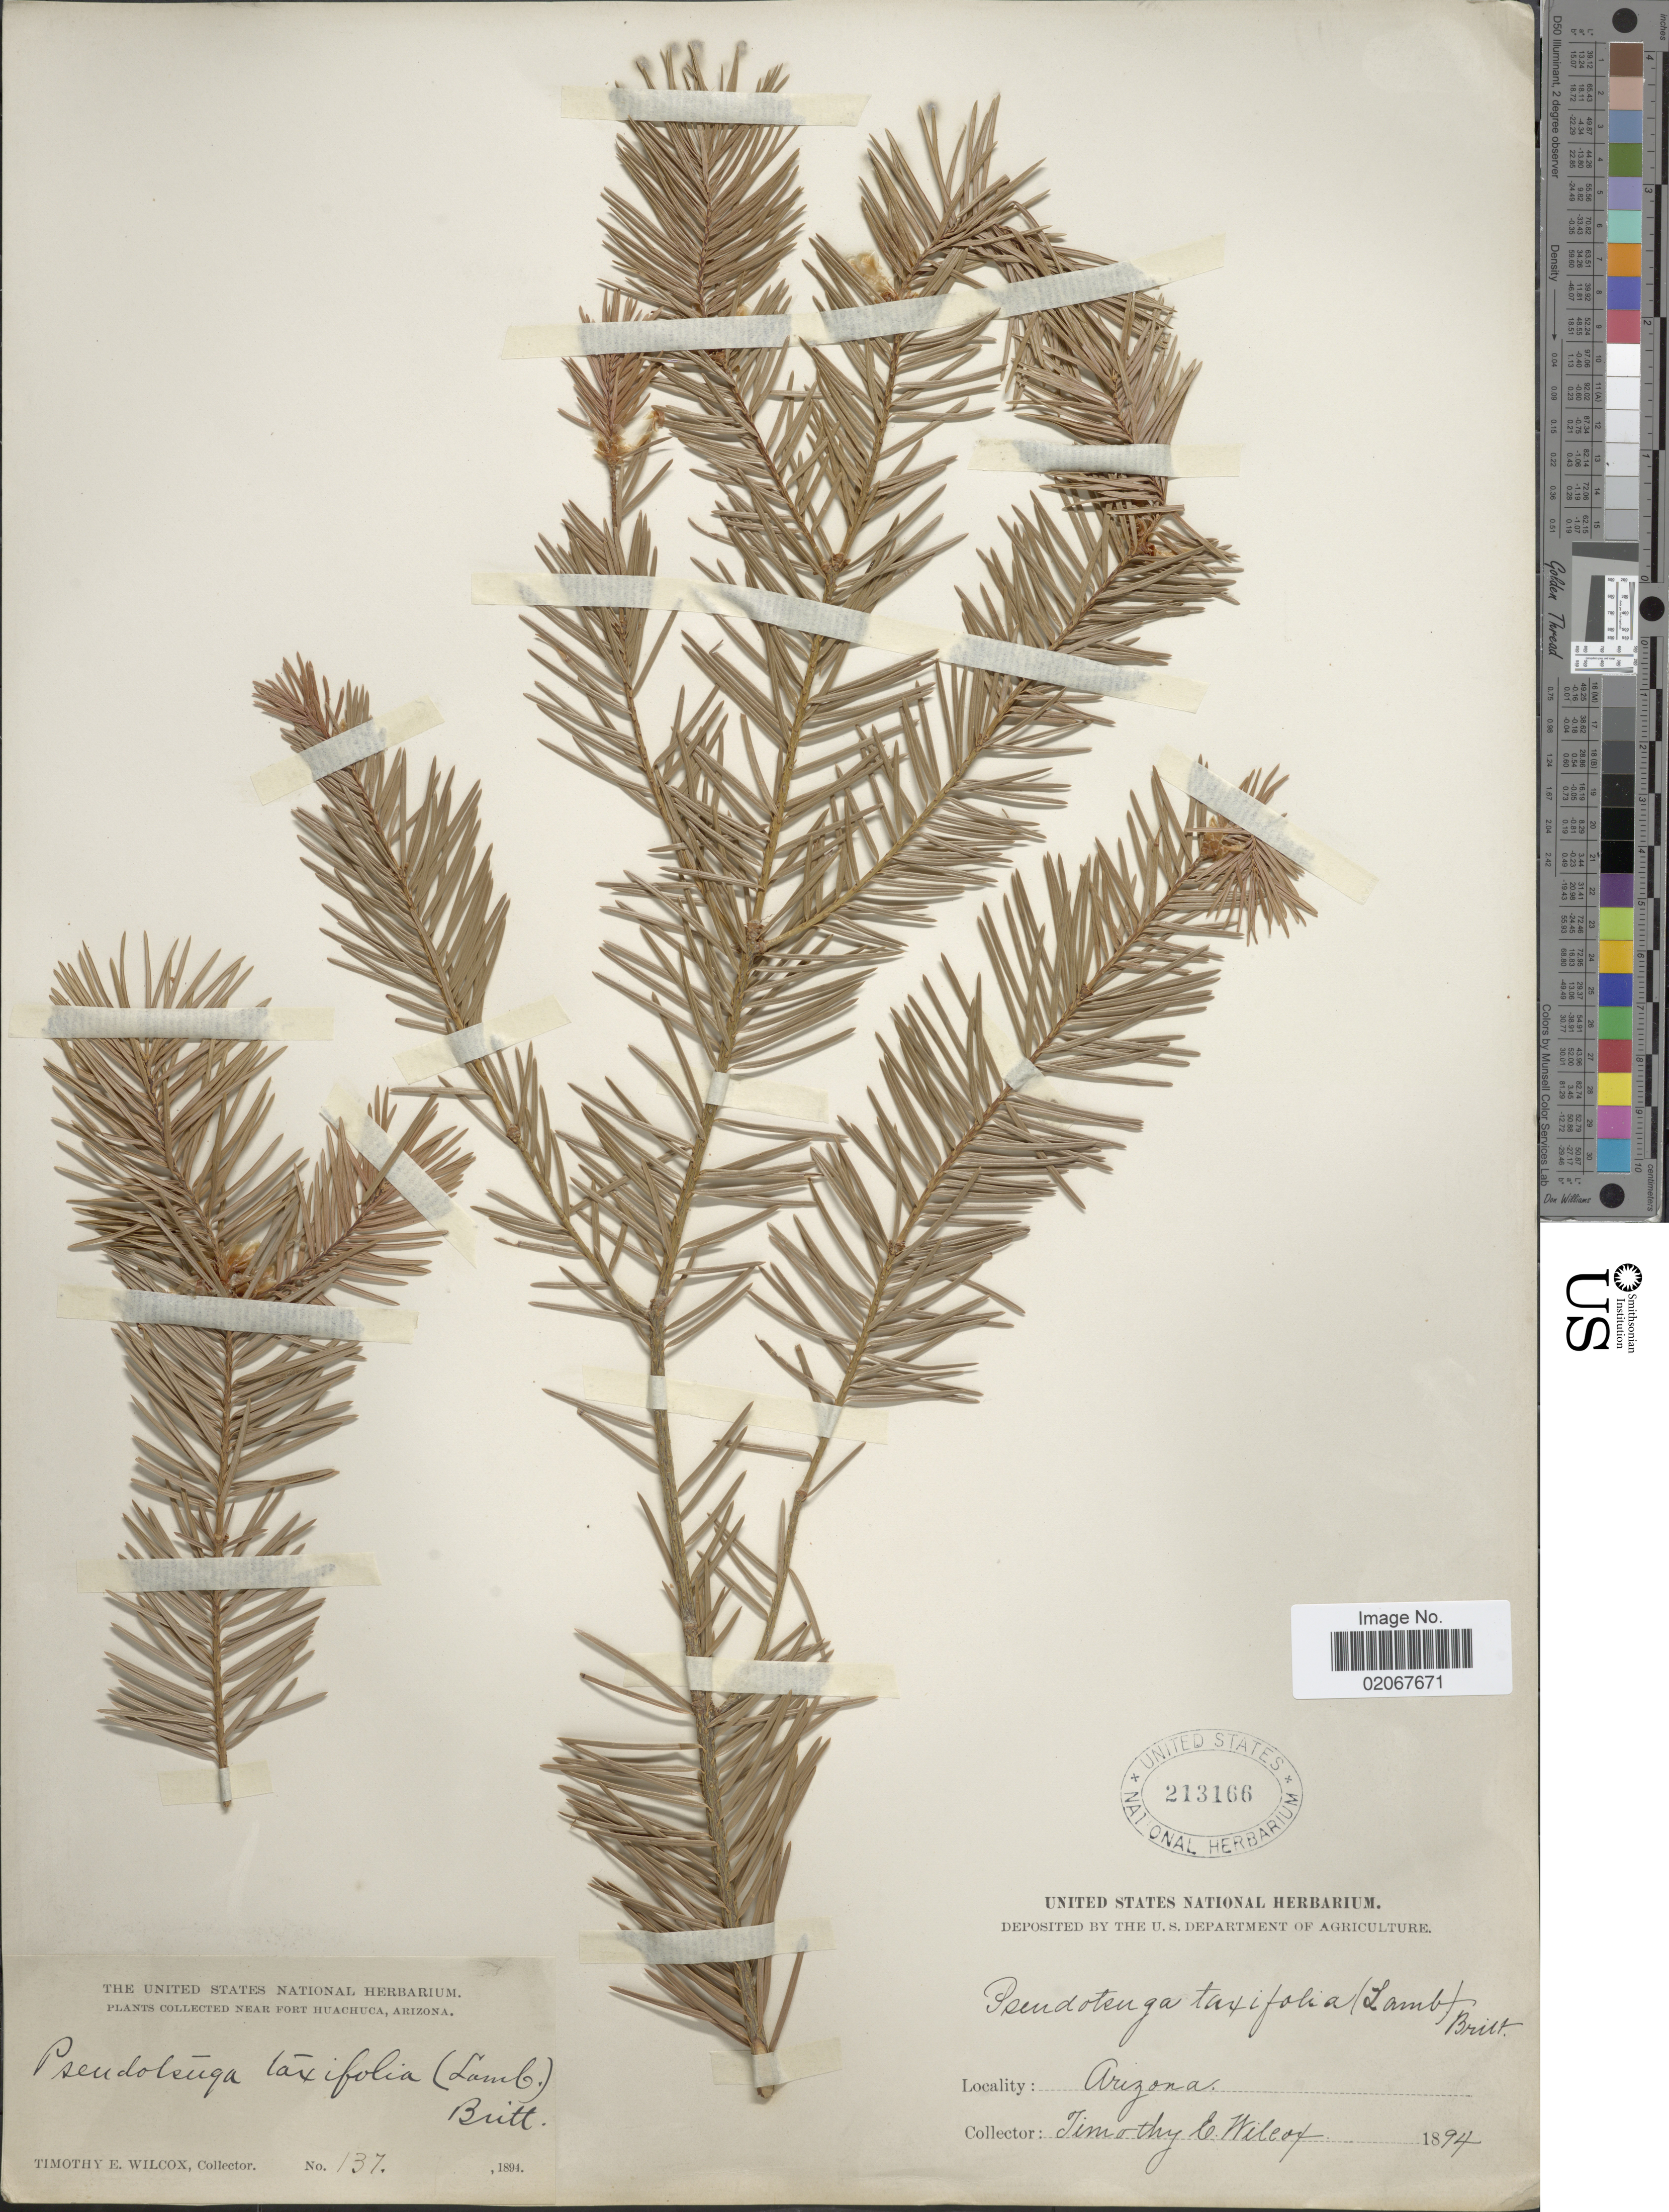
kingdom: Plantae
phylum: Tracheophyta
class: Pinopsida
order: Pinales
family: Pinaceae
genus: Pseudotsuga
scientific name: Pseudotsuga menziesii var. glauca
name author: (Beissn.) Franco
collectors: T. E. Wilcox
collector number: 137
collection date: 1894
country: United States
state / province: Arizona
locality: Near Fort Huachuca.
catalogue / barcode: US 213166